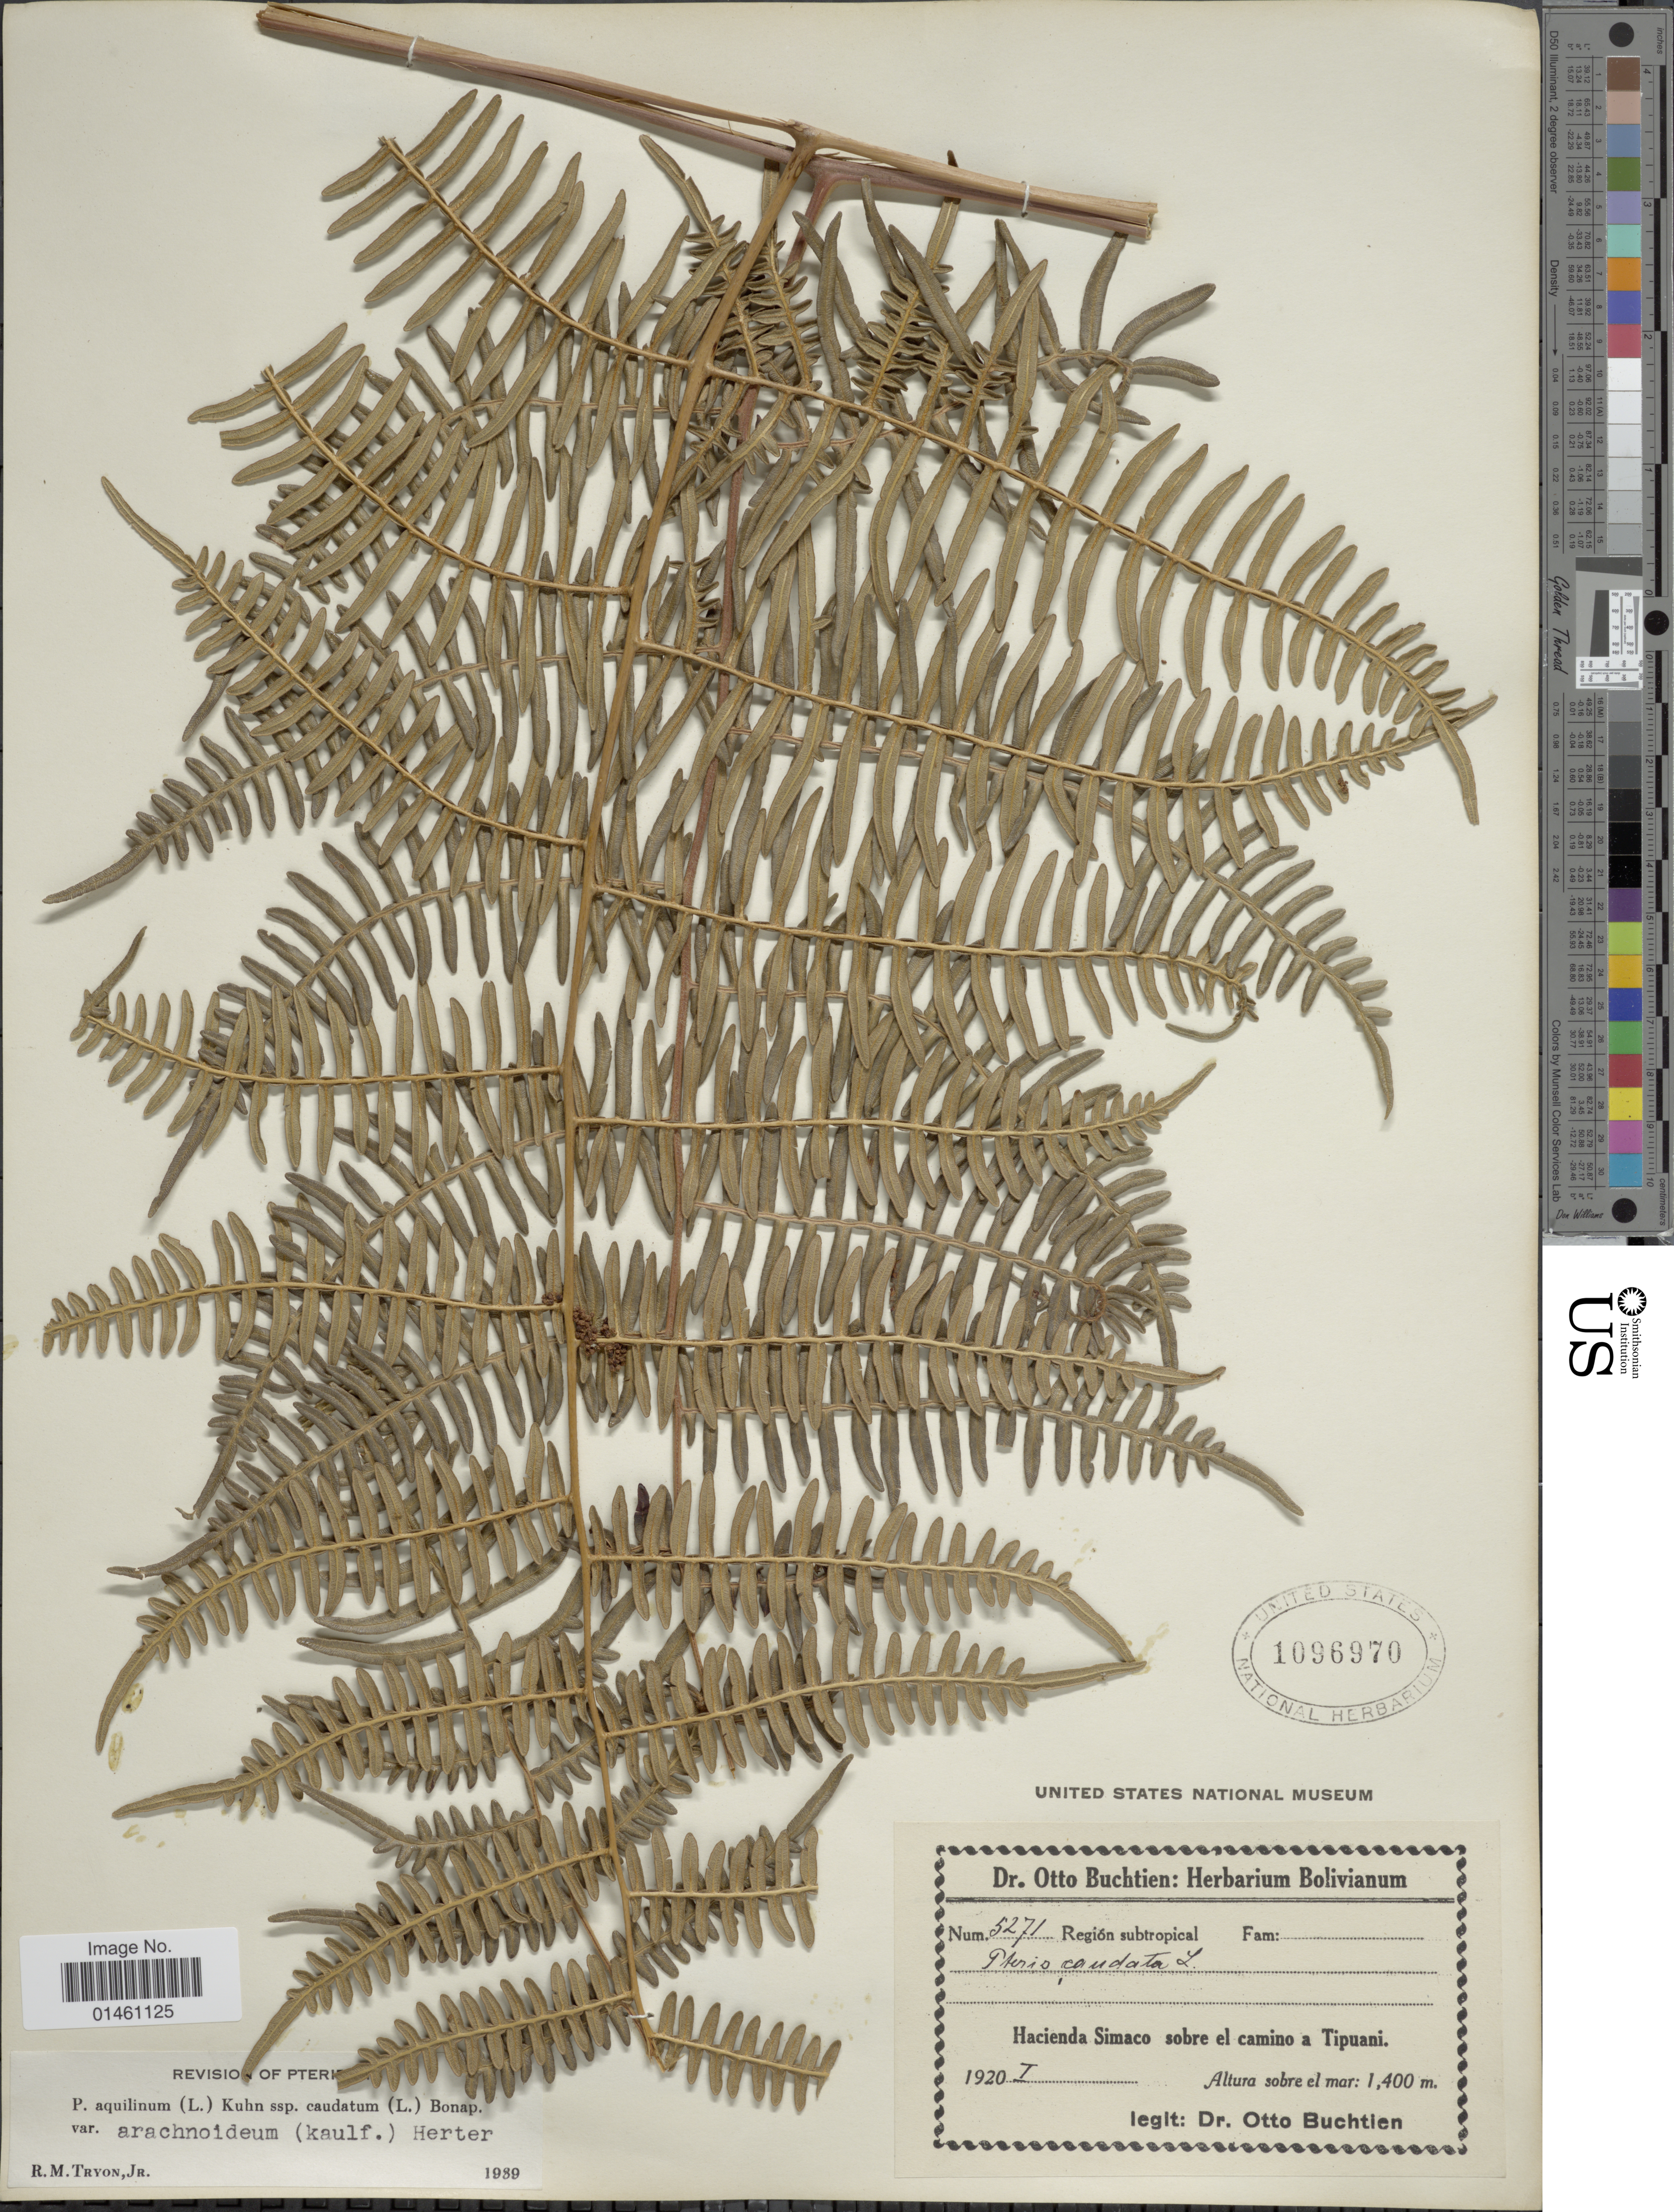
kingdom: Plantae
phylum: Tracheophyta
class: Polypodiopsida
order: Polypodiales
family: Dennstaedtiaceae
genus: Pteridium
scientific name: Pteridium aquilinum var. arachnoideum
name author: (Kaulf.) Herter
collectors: O. Buchtien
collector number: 5271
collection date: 1920-01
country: Bolivia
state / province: La Paz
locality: Region subtropical, Hacienda Simaco sobre el camino a Tipuani.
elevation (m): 1400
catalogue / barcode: US 1096970